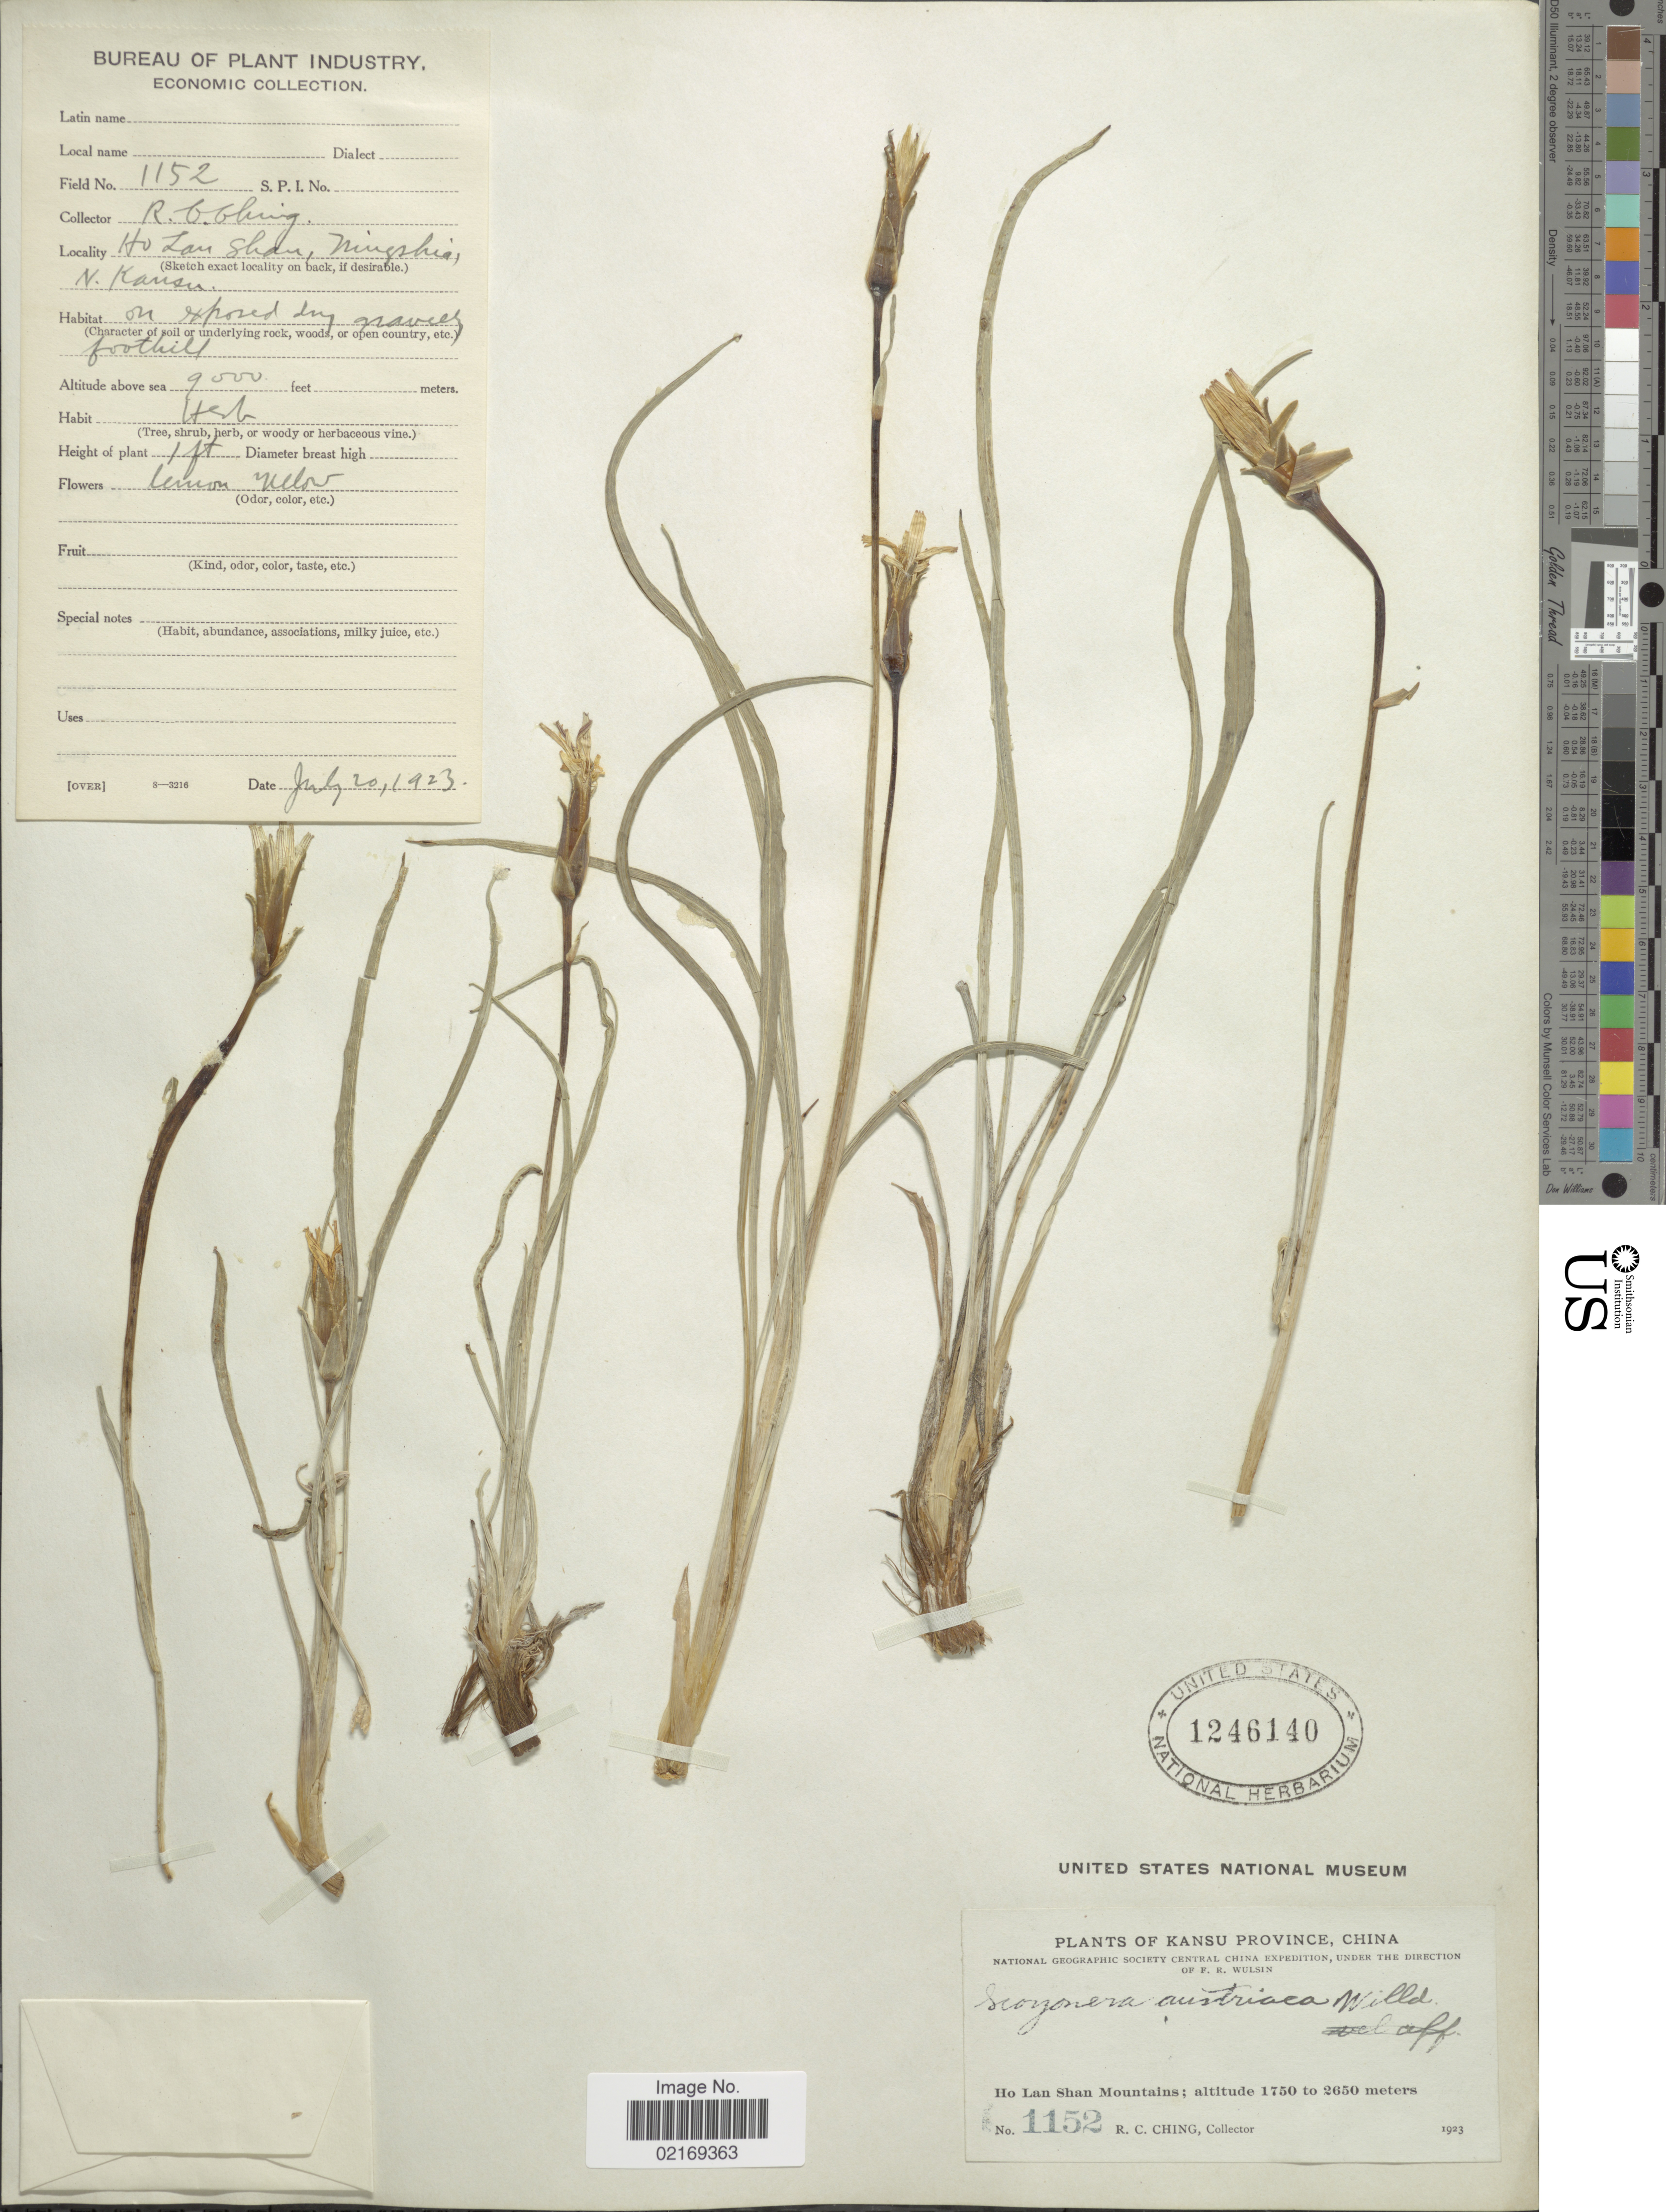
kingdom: Plantae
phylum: Tracheophyta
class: Magnoliopsida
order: Asterales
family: Asteraceae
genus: Scorzonera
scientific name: Scorzonera austriaca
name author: Willd.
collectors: R. C. Ching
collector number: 1152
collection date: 1923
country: China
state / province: Gansu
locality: Kansu, Ho Lan Shan Mountains.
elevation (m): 1750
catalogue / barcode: US 1246140